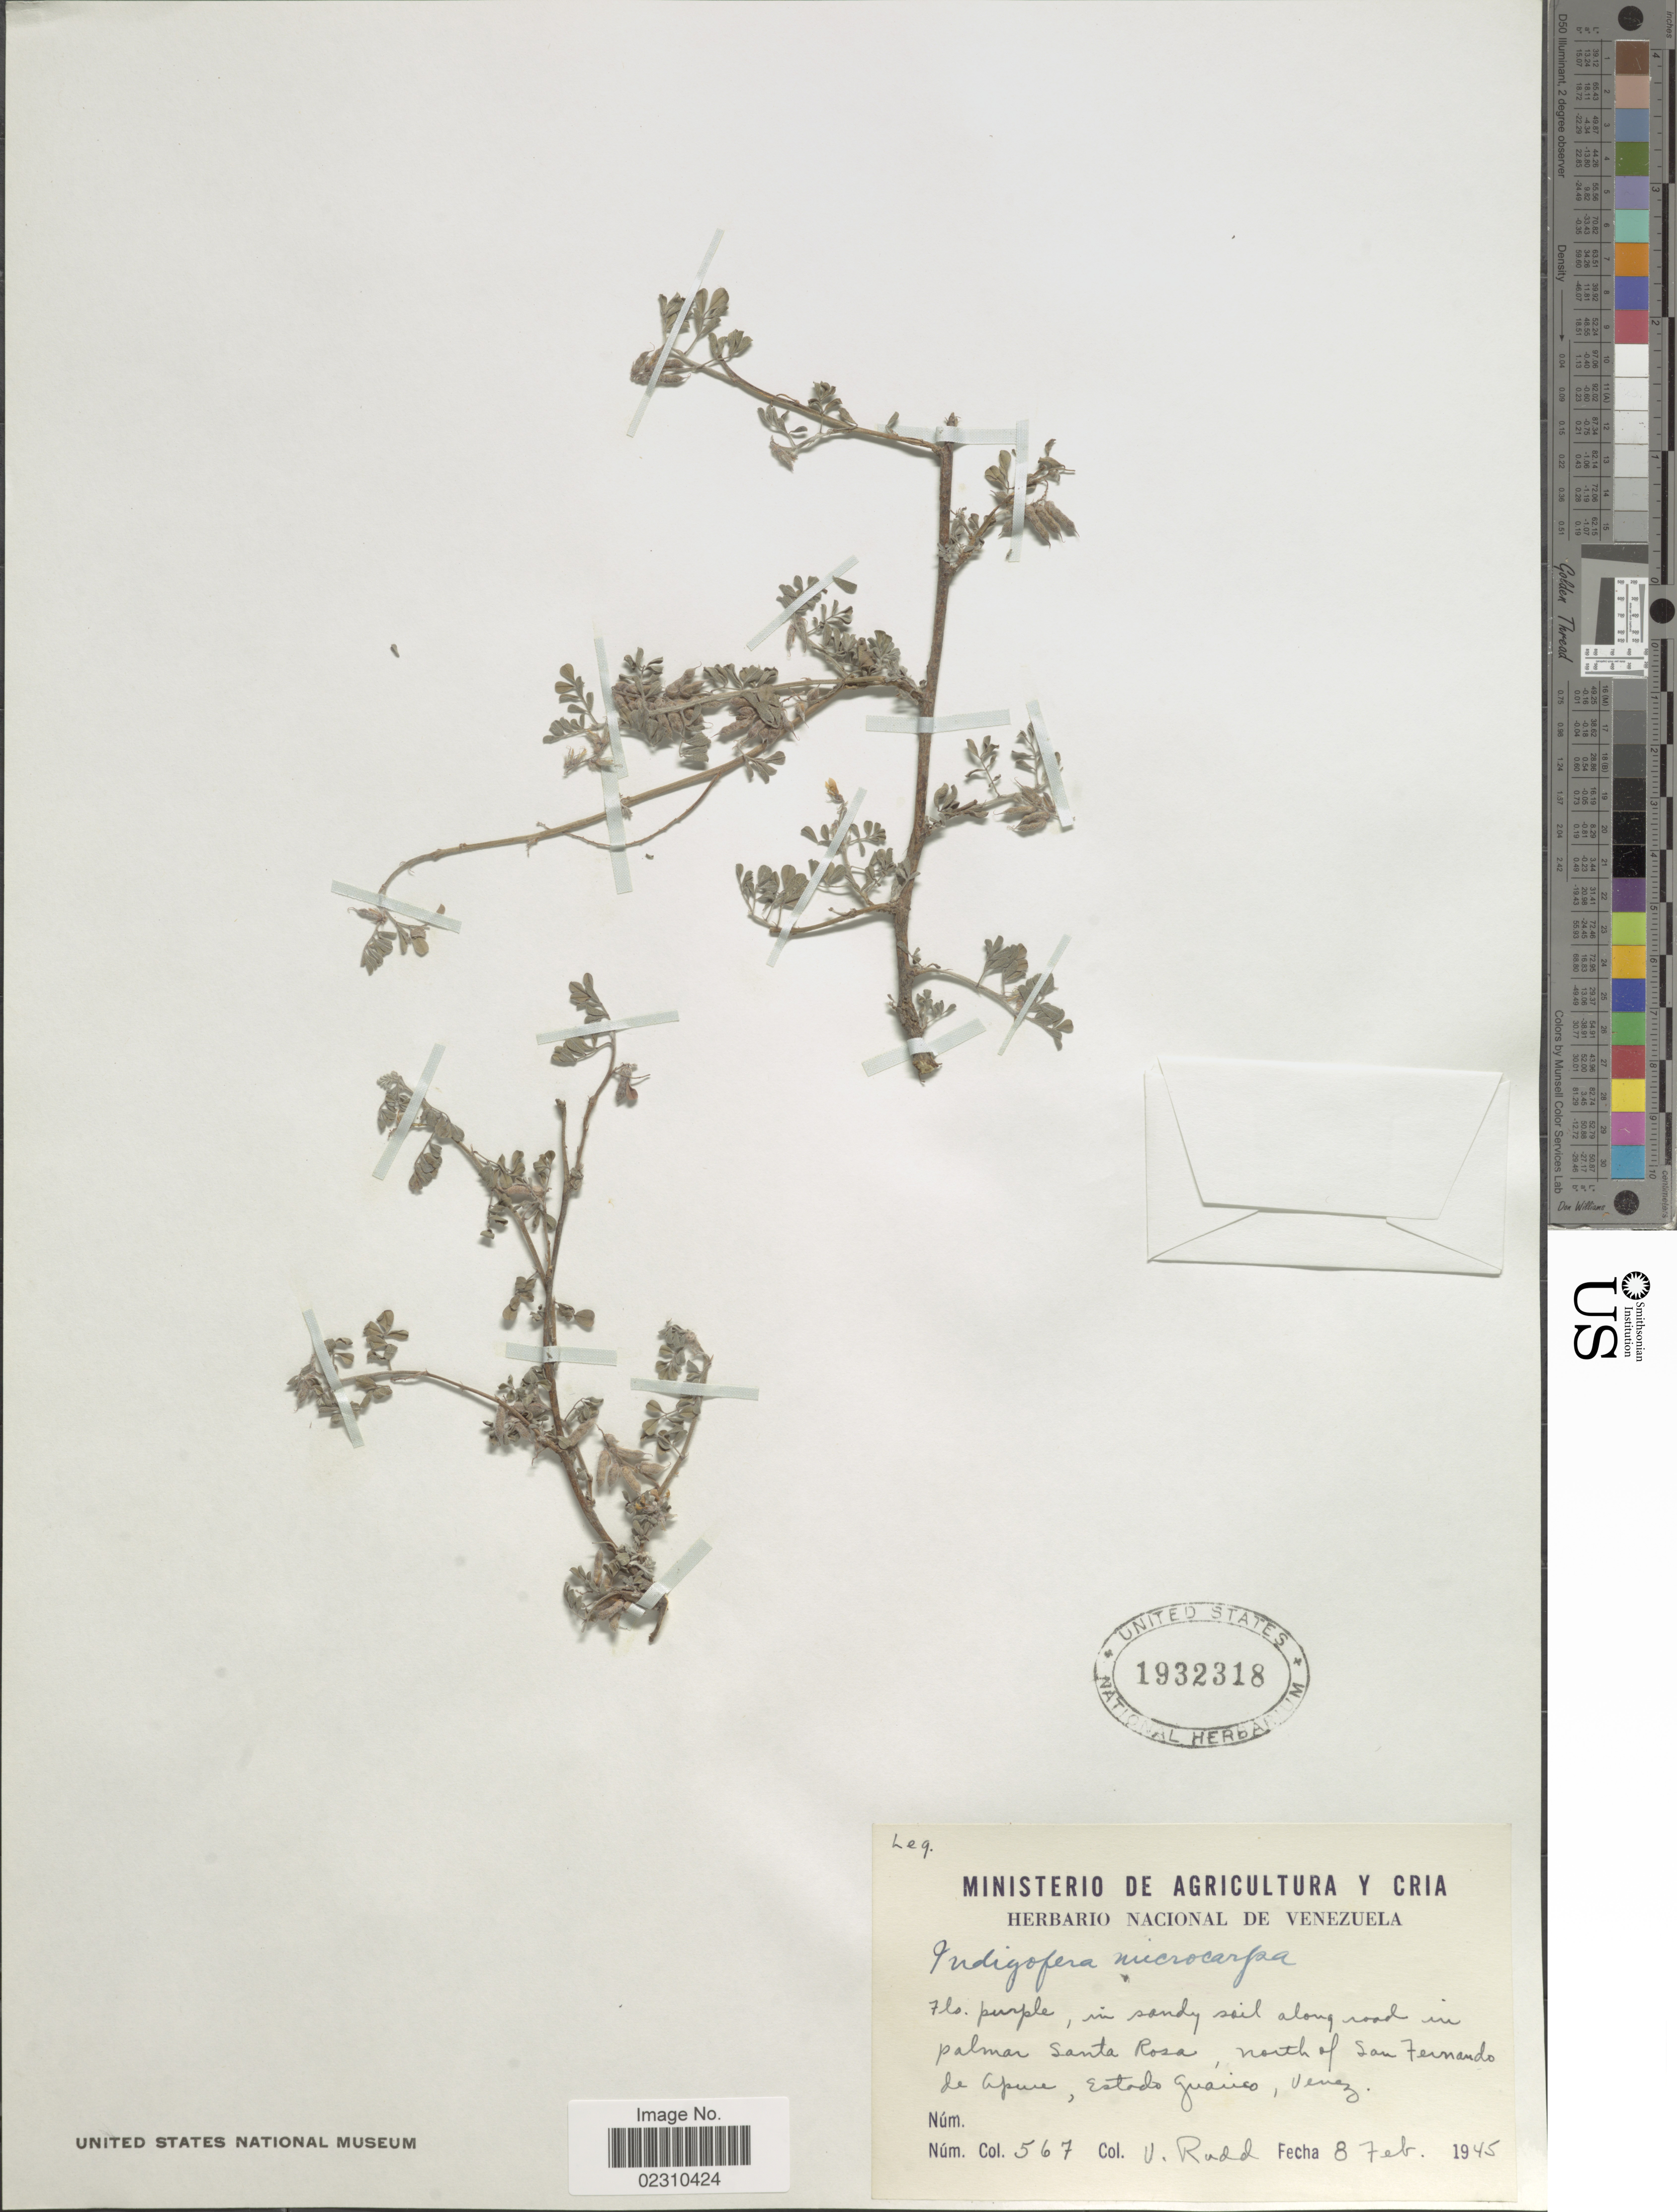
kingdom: Plantae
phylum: Tracheophyta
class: Magnoliopsida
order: Fabales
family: Fabaceae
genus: Indigofera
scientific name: Indigofera microcarpa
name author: Desv.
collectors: V. Rudd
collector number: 567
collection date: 1945-02-08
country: Venezuela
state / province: Guárico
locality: In sandy soil along road in palmar Santa Rosa, north of San Fernando, de Apure, Estado Guarico, Venez.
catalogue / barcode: US 1932318